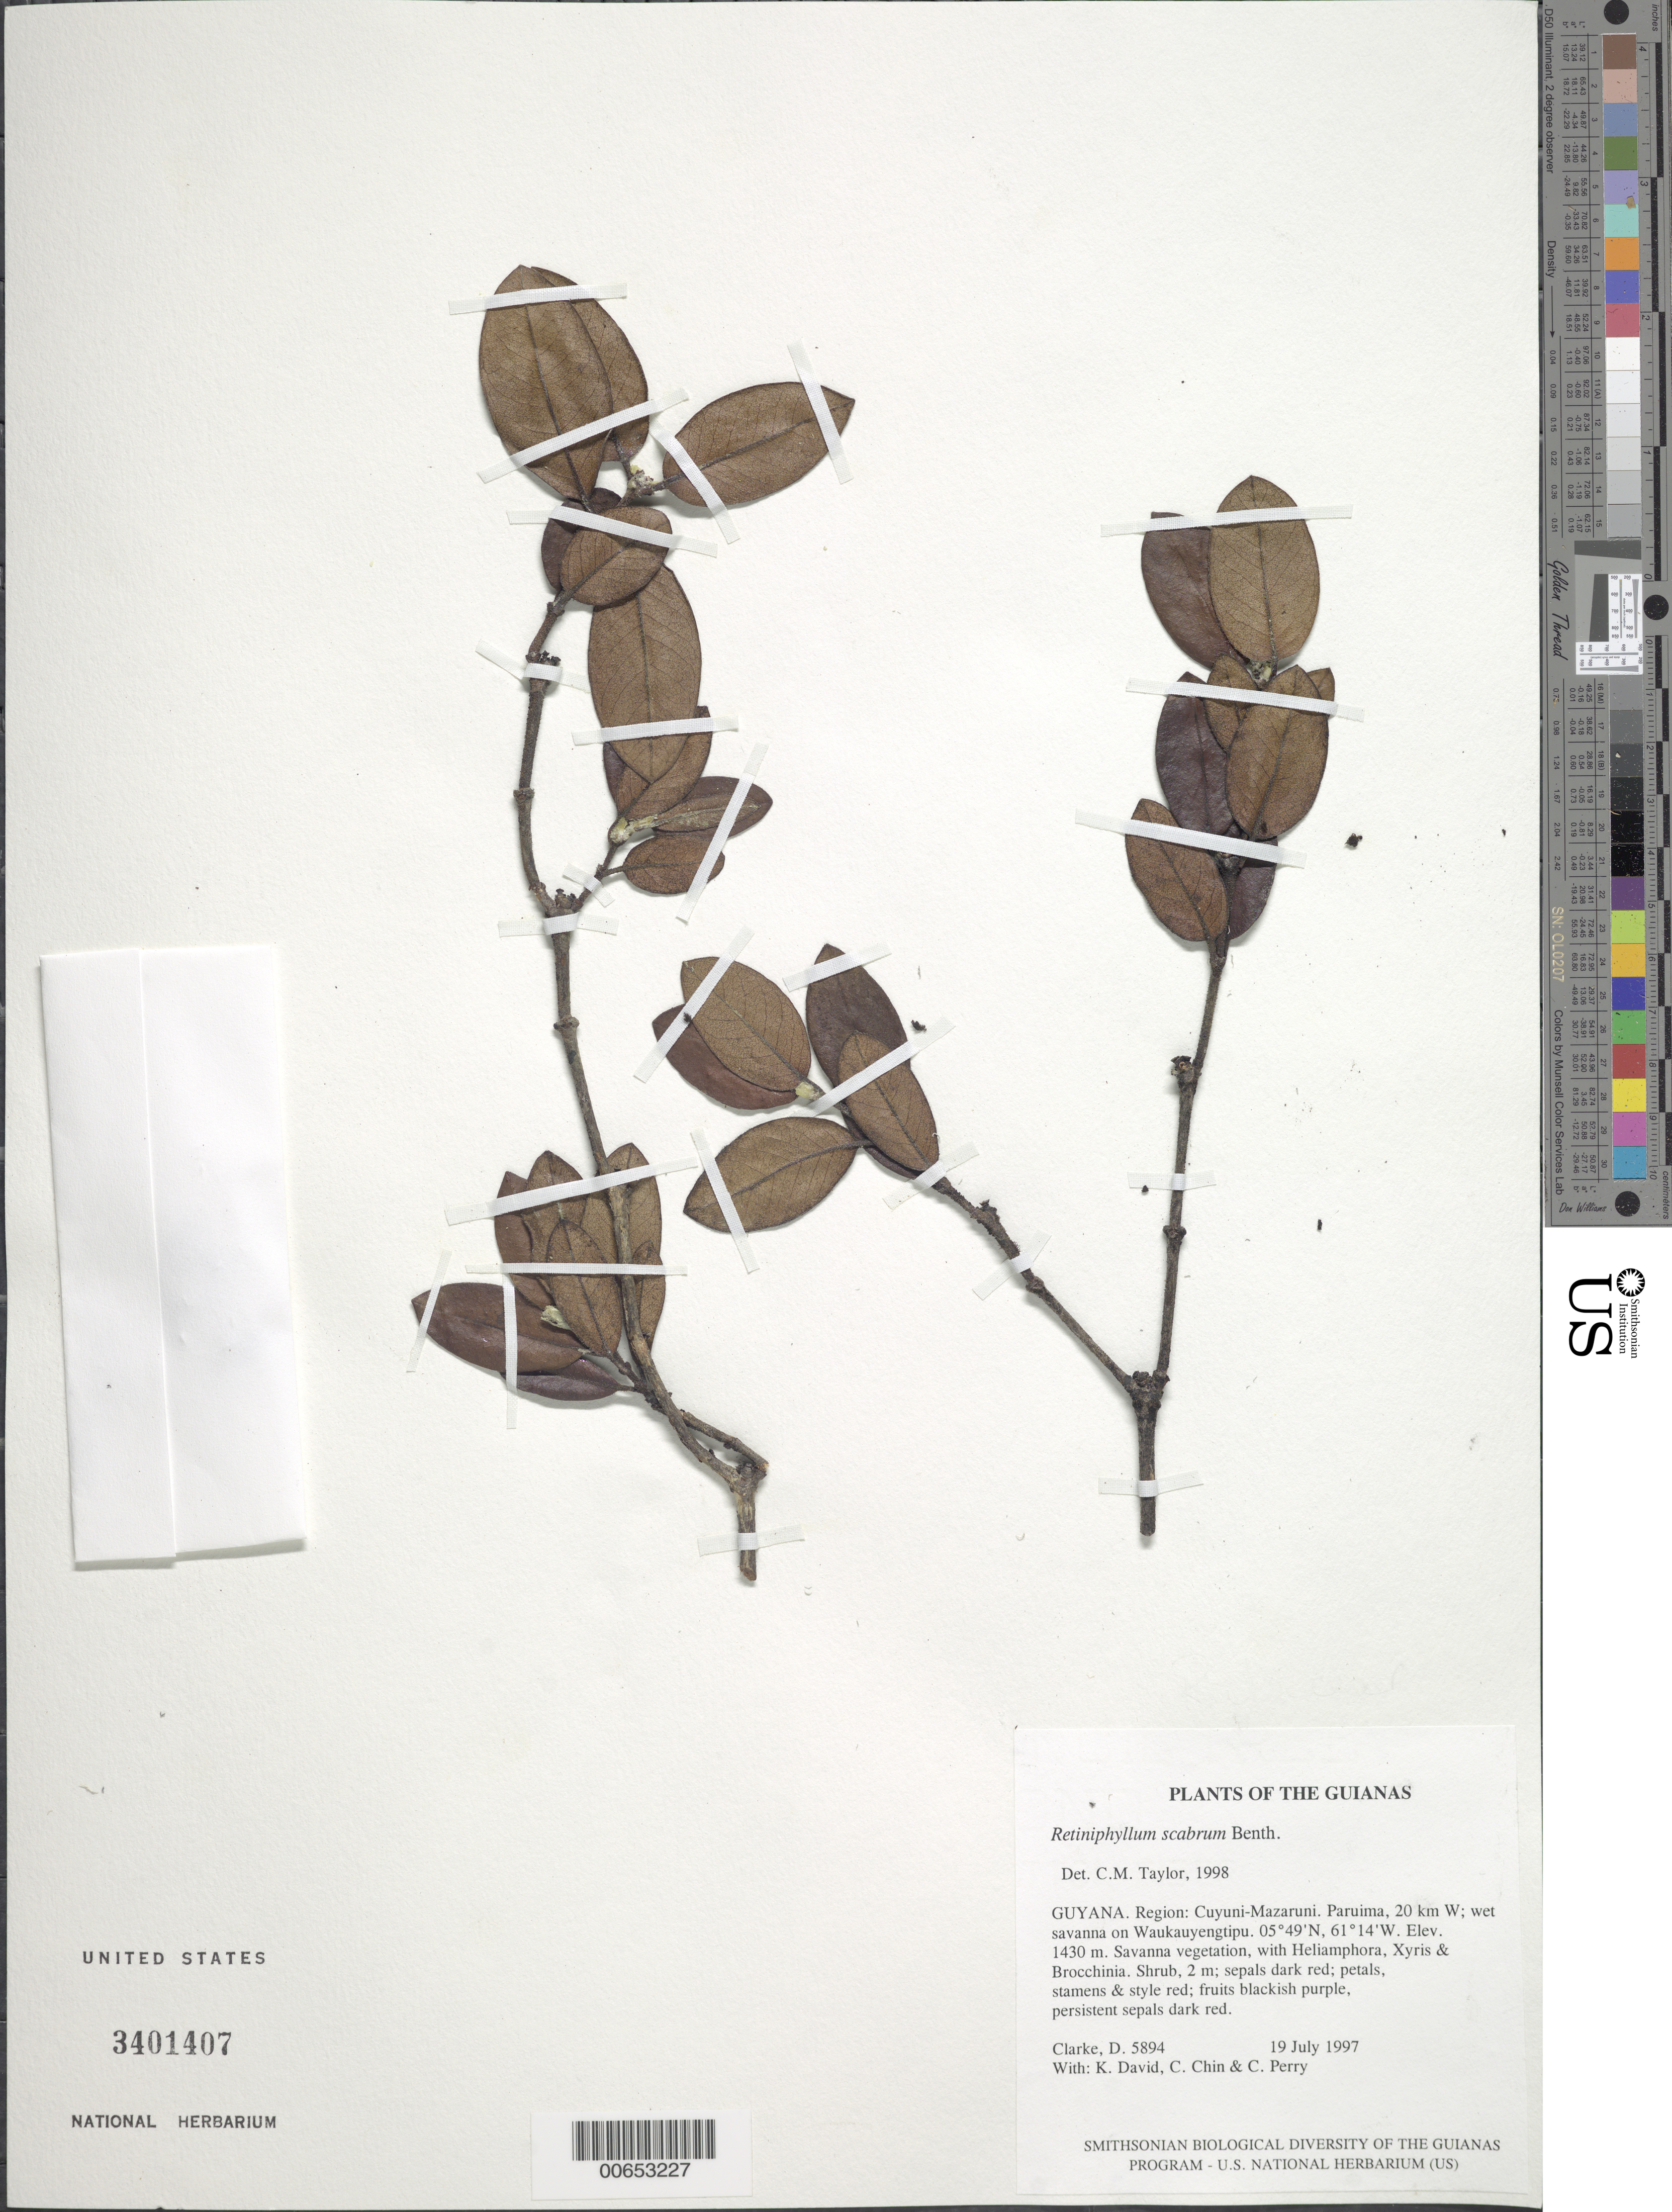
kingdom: Plantae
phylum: Tracheophyta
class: Magnoliopsida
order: Gentianales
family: Rubiaceae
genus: Retiniphyllum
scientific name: Retiniphyllum scabrum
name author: Benth.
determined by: Taylor, Charlotte M.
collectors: H. D. Clarke, K. David, C. Chin & C. Perry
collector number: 5894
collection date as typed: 19 July 1997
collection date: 1997-07-19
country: Guyana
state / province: Cuyuni-Mazaruni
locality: Paruima, 20 km W; wet savanna on Waukauyengtipu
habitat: Savanna vegetation, with Heliamphora, Xyris & Brocchinia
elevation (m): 1430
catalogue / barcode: US 3401407